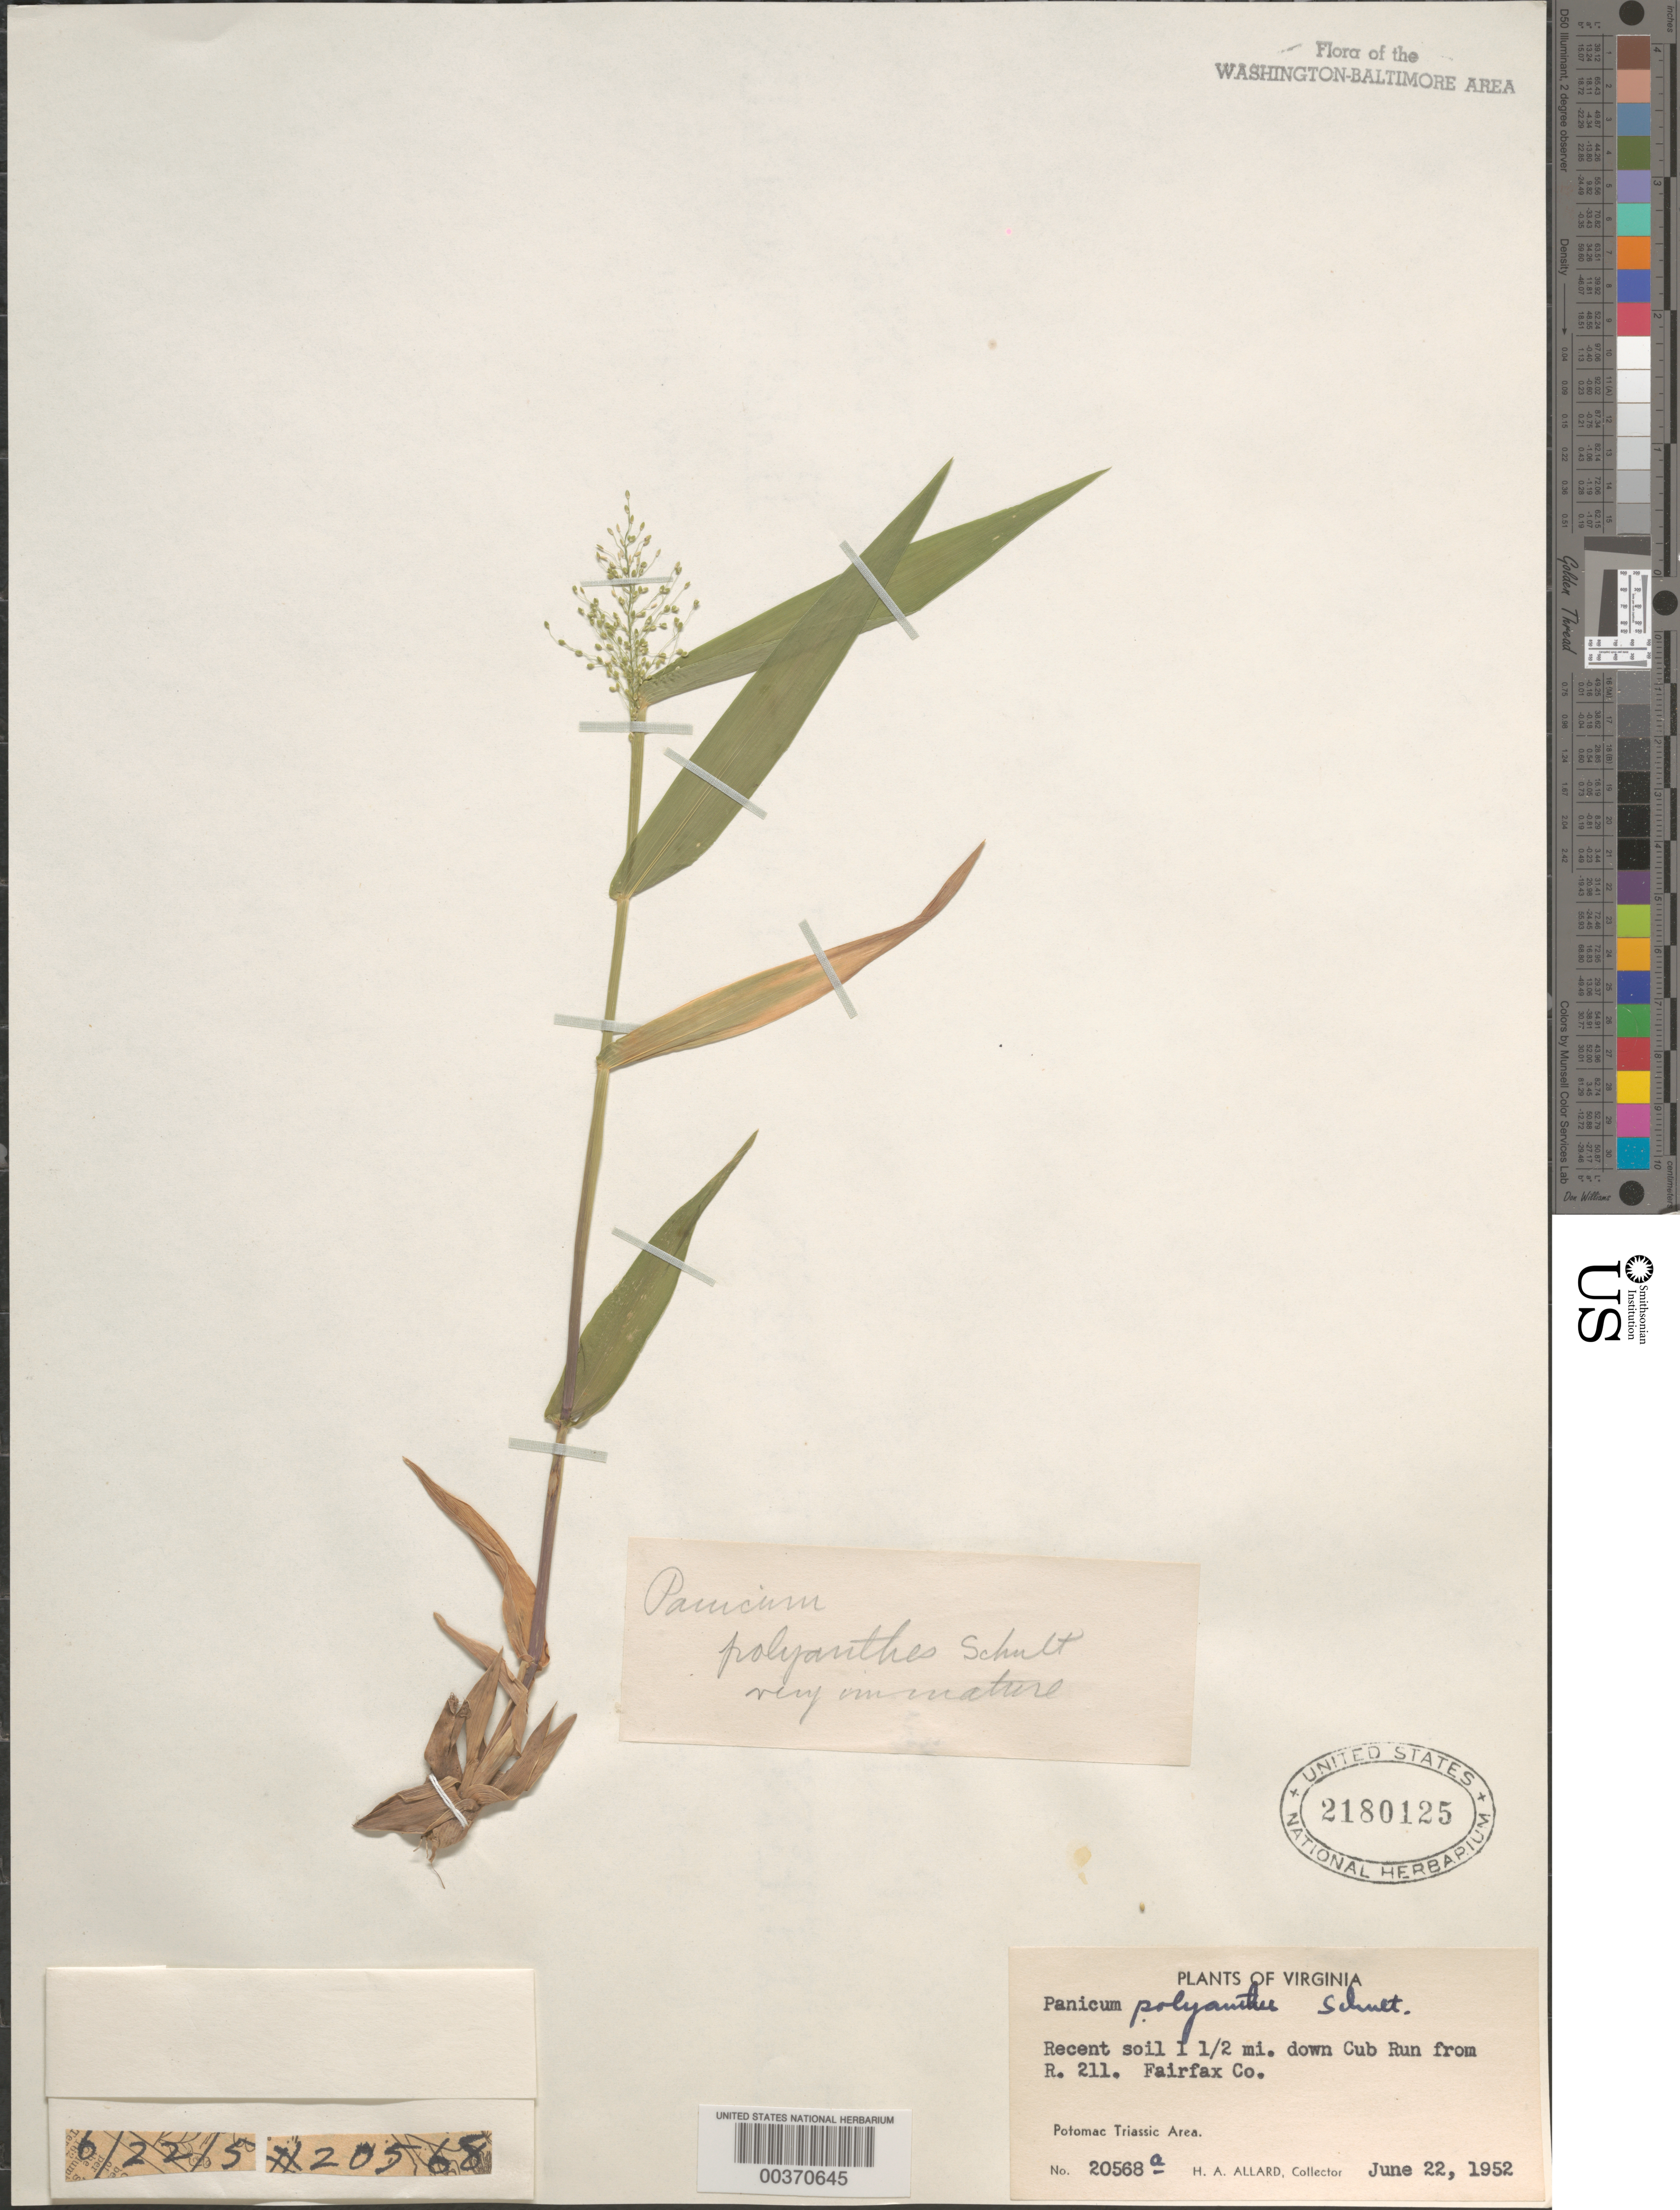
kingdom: Plantae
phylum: Tracheophyta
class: Liliopsida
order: Poales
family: Poaceae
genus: Dichanthelium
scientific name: Dichanthelium sphaerocarpon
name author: (Elliott) Gould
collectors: H. A. Allard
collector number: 20568A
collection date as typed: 22 Jun 1952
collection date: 1952-06-22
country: United States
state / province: Virginia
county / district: Fairfax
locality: Downstream from Route 211 on Cub Run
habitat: Recent soil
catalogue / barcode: US 2180125